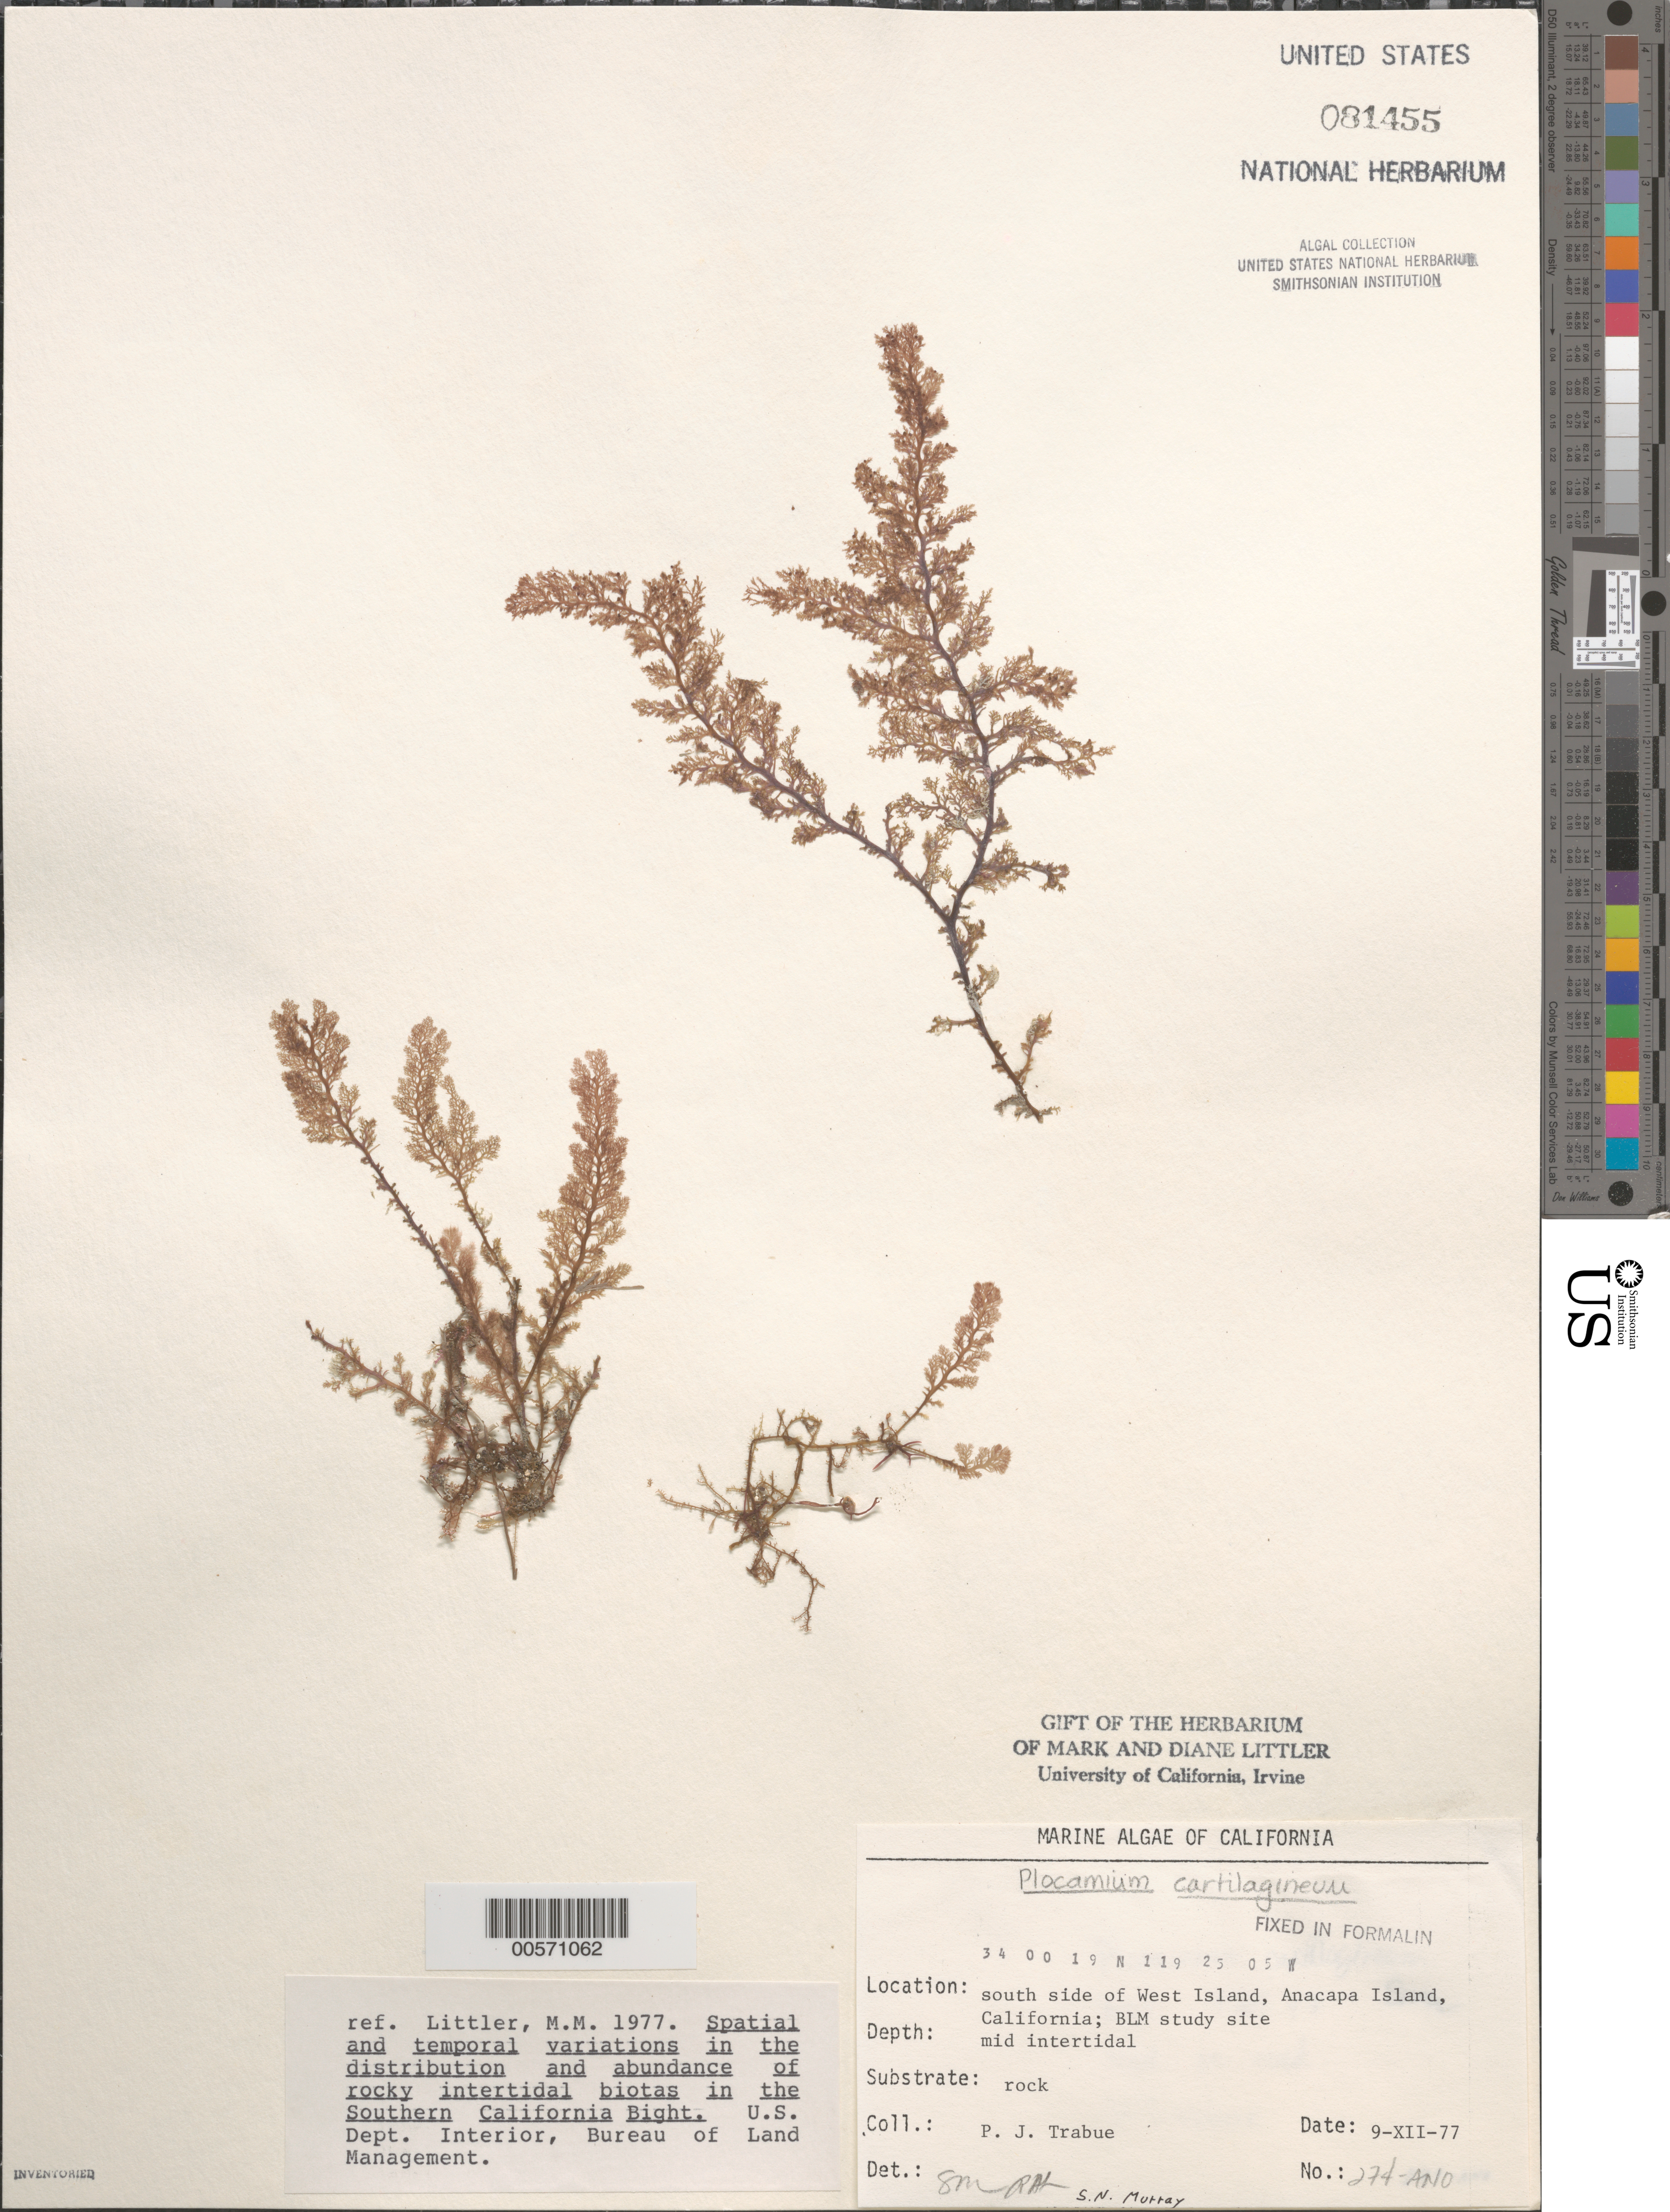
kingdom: Plantae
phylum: Rhodophyta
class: Florideophyceae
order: Plocamiales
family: Plocamiaceae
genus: Plocamium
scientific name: Plocamium cartilagineum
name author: (L.) P.S. Dixon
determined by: Sims, Robert H.; Murray, S. N.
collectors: P. J. Trabue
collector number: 274-ANO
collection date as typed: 09 Dec 1977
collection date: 1977-12-09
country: United States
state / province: California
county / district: Ventura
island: Anacapa Island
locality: South side of west island, near Cat Rock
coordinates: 34 00 19 N, 119 25 05 W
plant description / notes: BLM-SOCALBIGHT Rocky Intertidal Survey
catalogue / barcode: US 81455